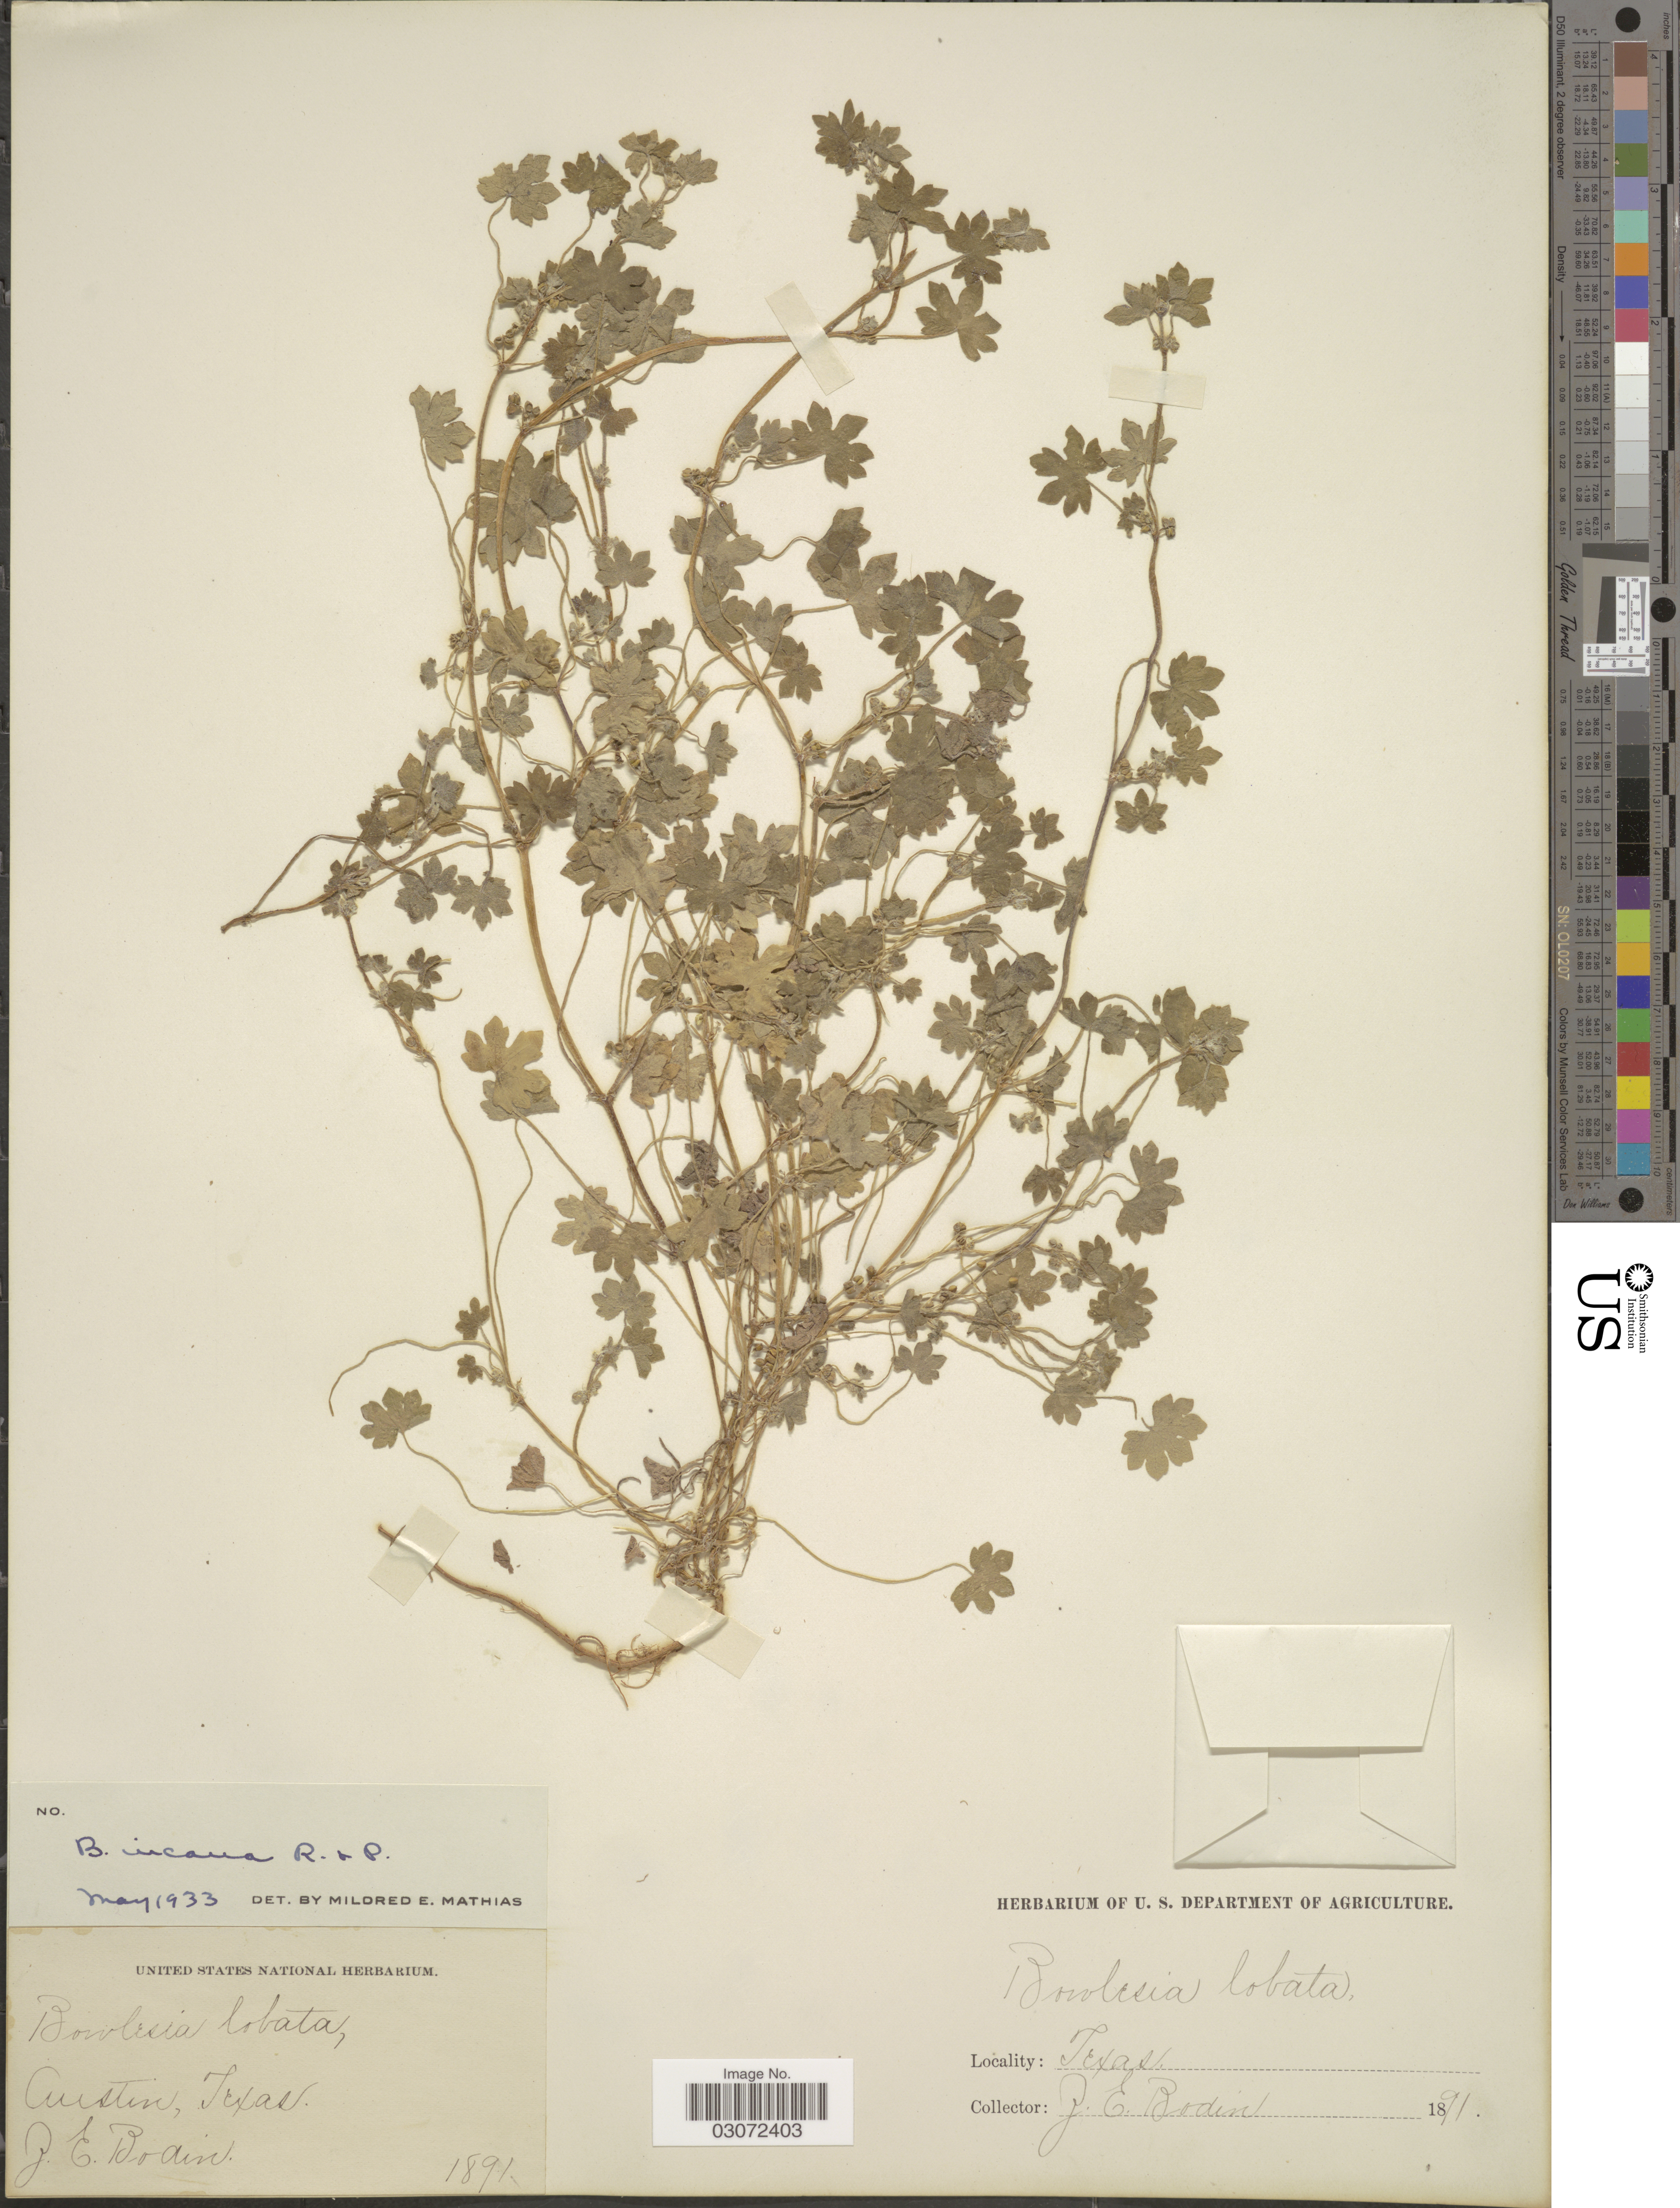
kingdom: Plantae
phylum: Tracheophyta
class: Magnoliopsida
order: Apiales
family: Apiaceae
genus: Bowlesia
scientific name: Bowlesia incana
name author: Ruiz & Pav.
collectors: J. E. Bodin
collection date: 1891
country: United States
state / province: Texas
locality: Austin.